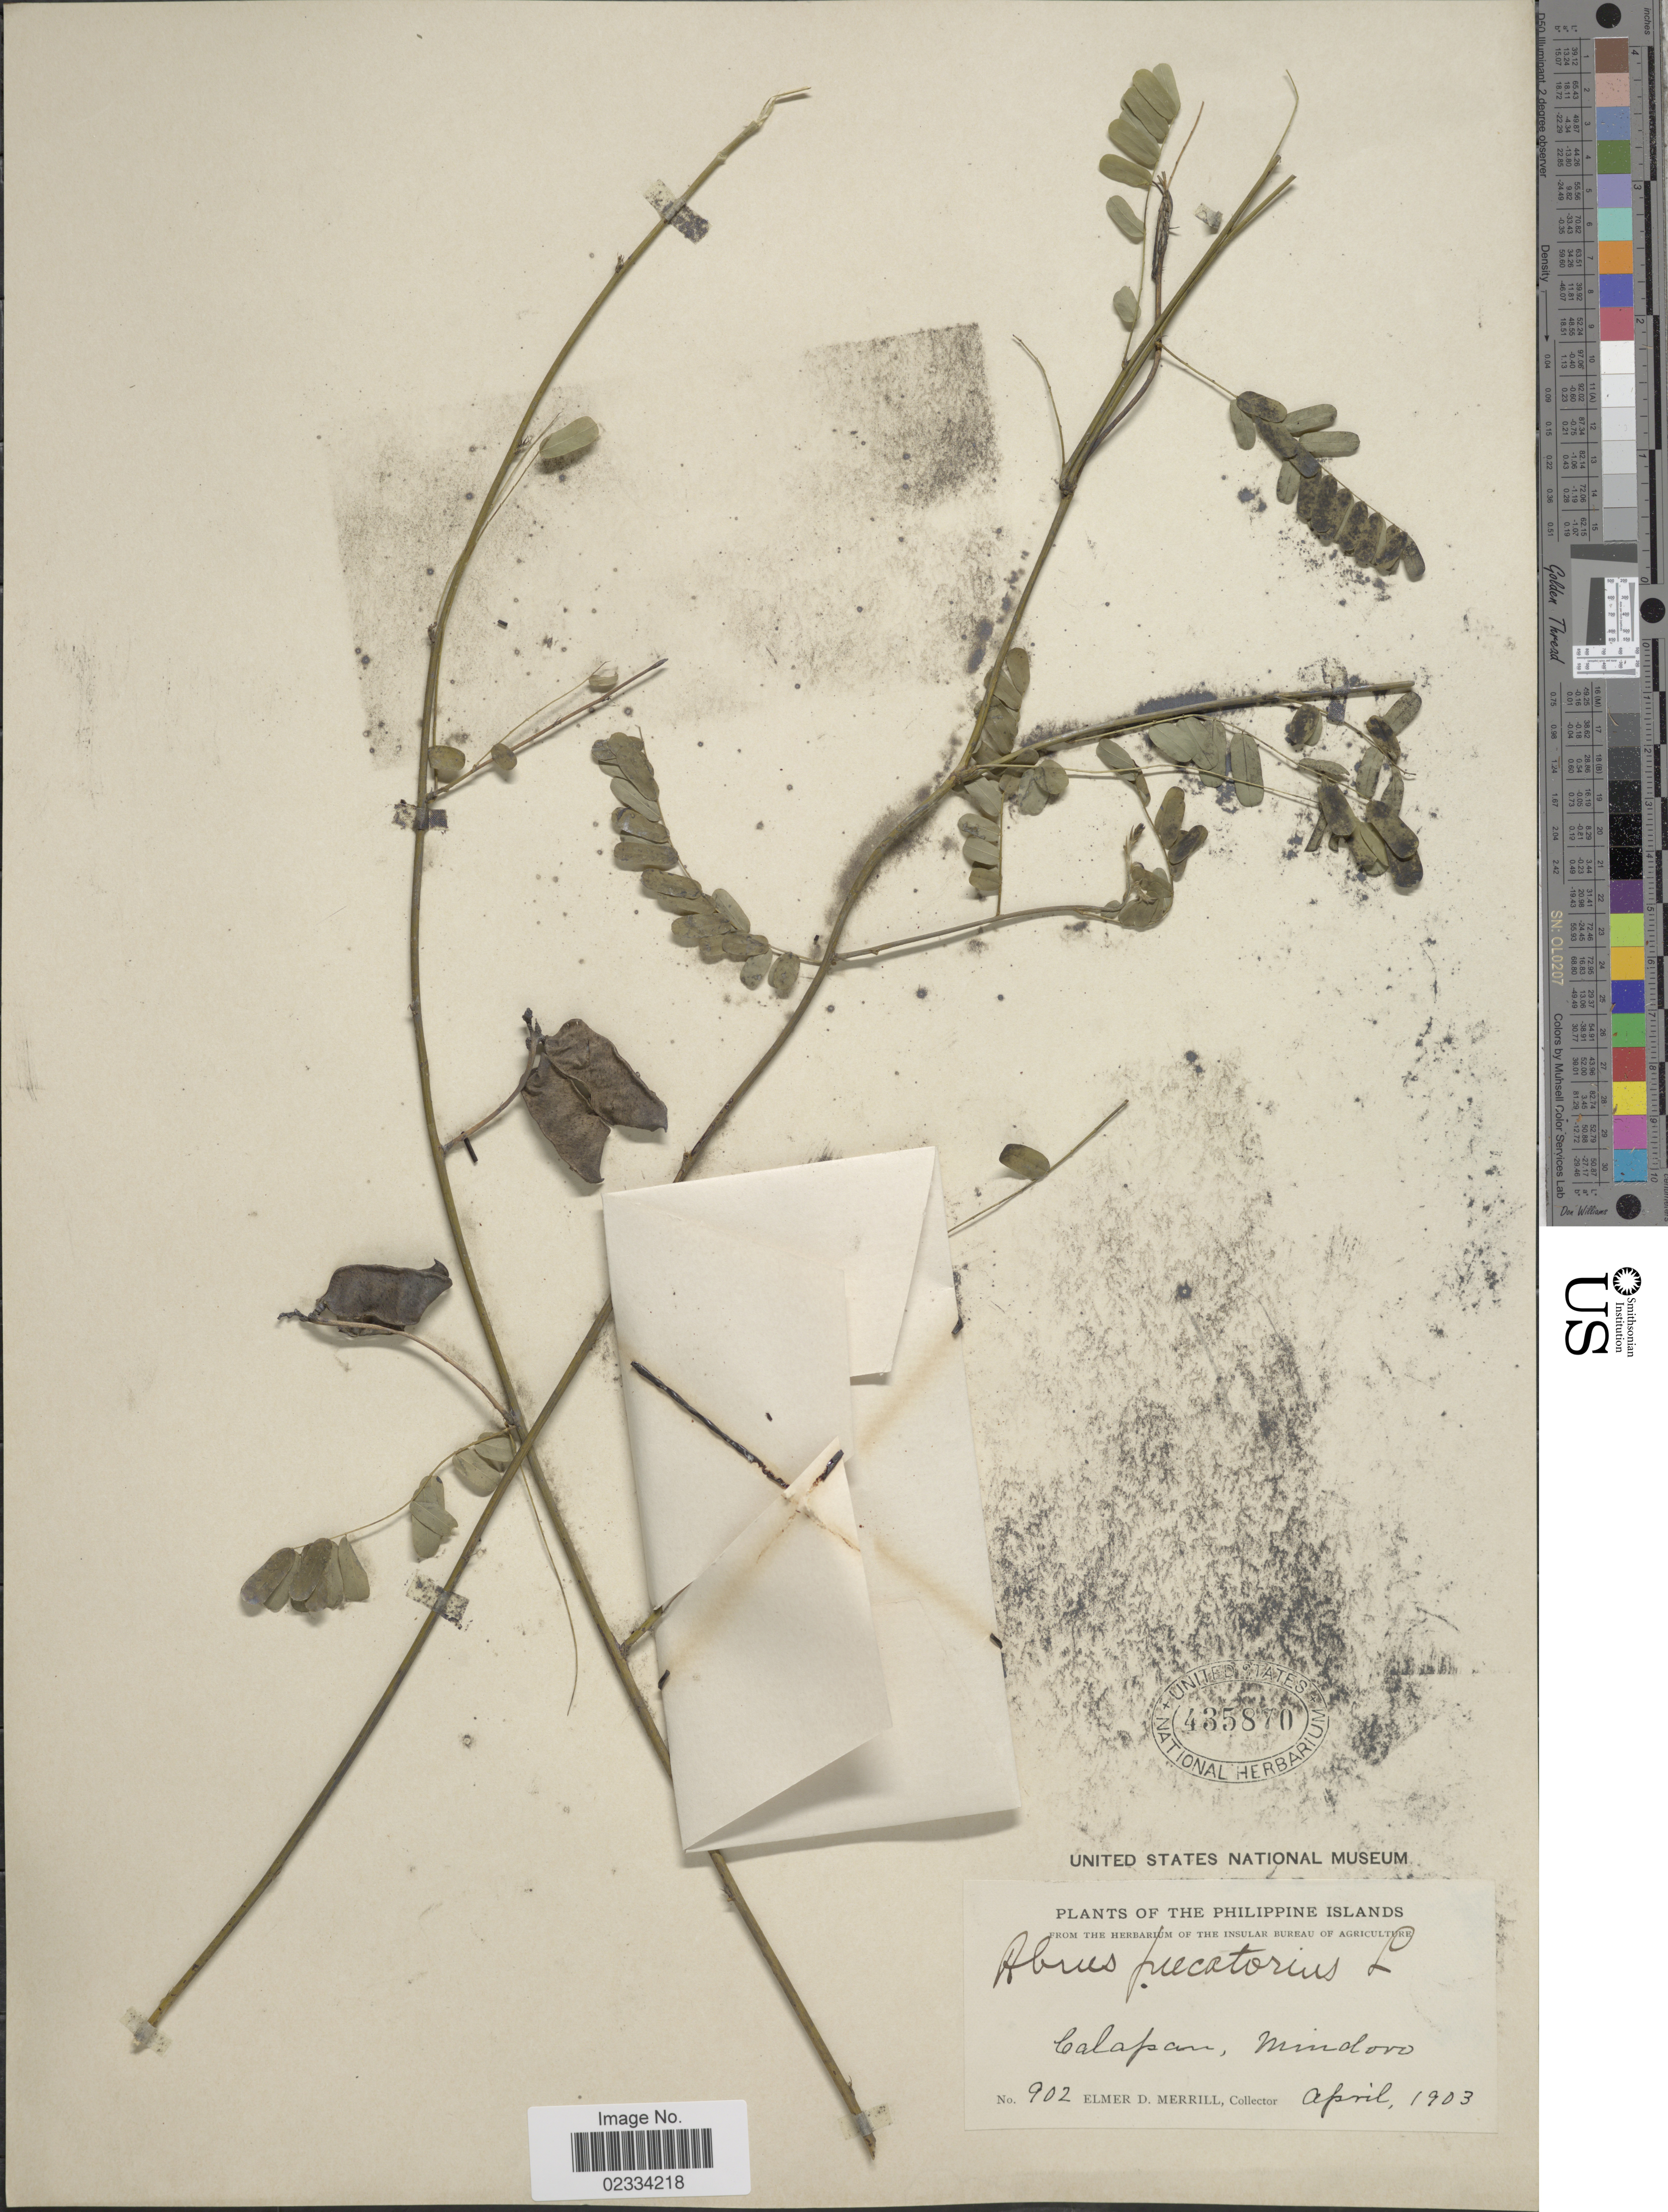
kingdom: Plantae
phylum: Tracheophyta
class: Magnoliopsida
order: Fabales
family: Fabaceae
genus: Abrus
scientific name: Abrus precatorius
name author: L.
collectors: E. D. Merrill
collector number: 902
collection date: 1903-04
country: Philippines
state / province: Mimaropa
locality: Calapan, Mindoro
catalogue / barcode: US 435870